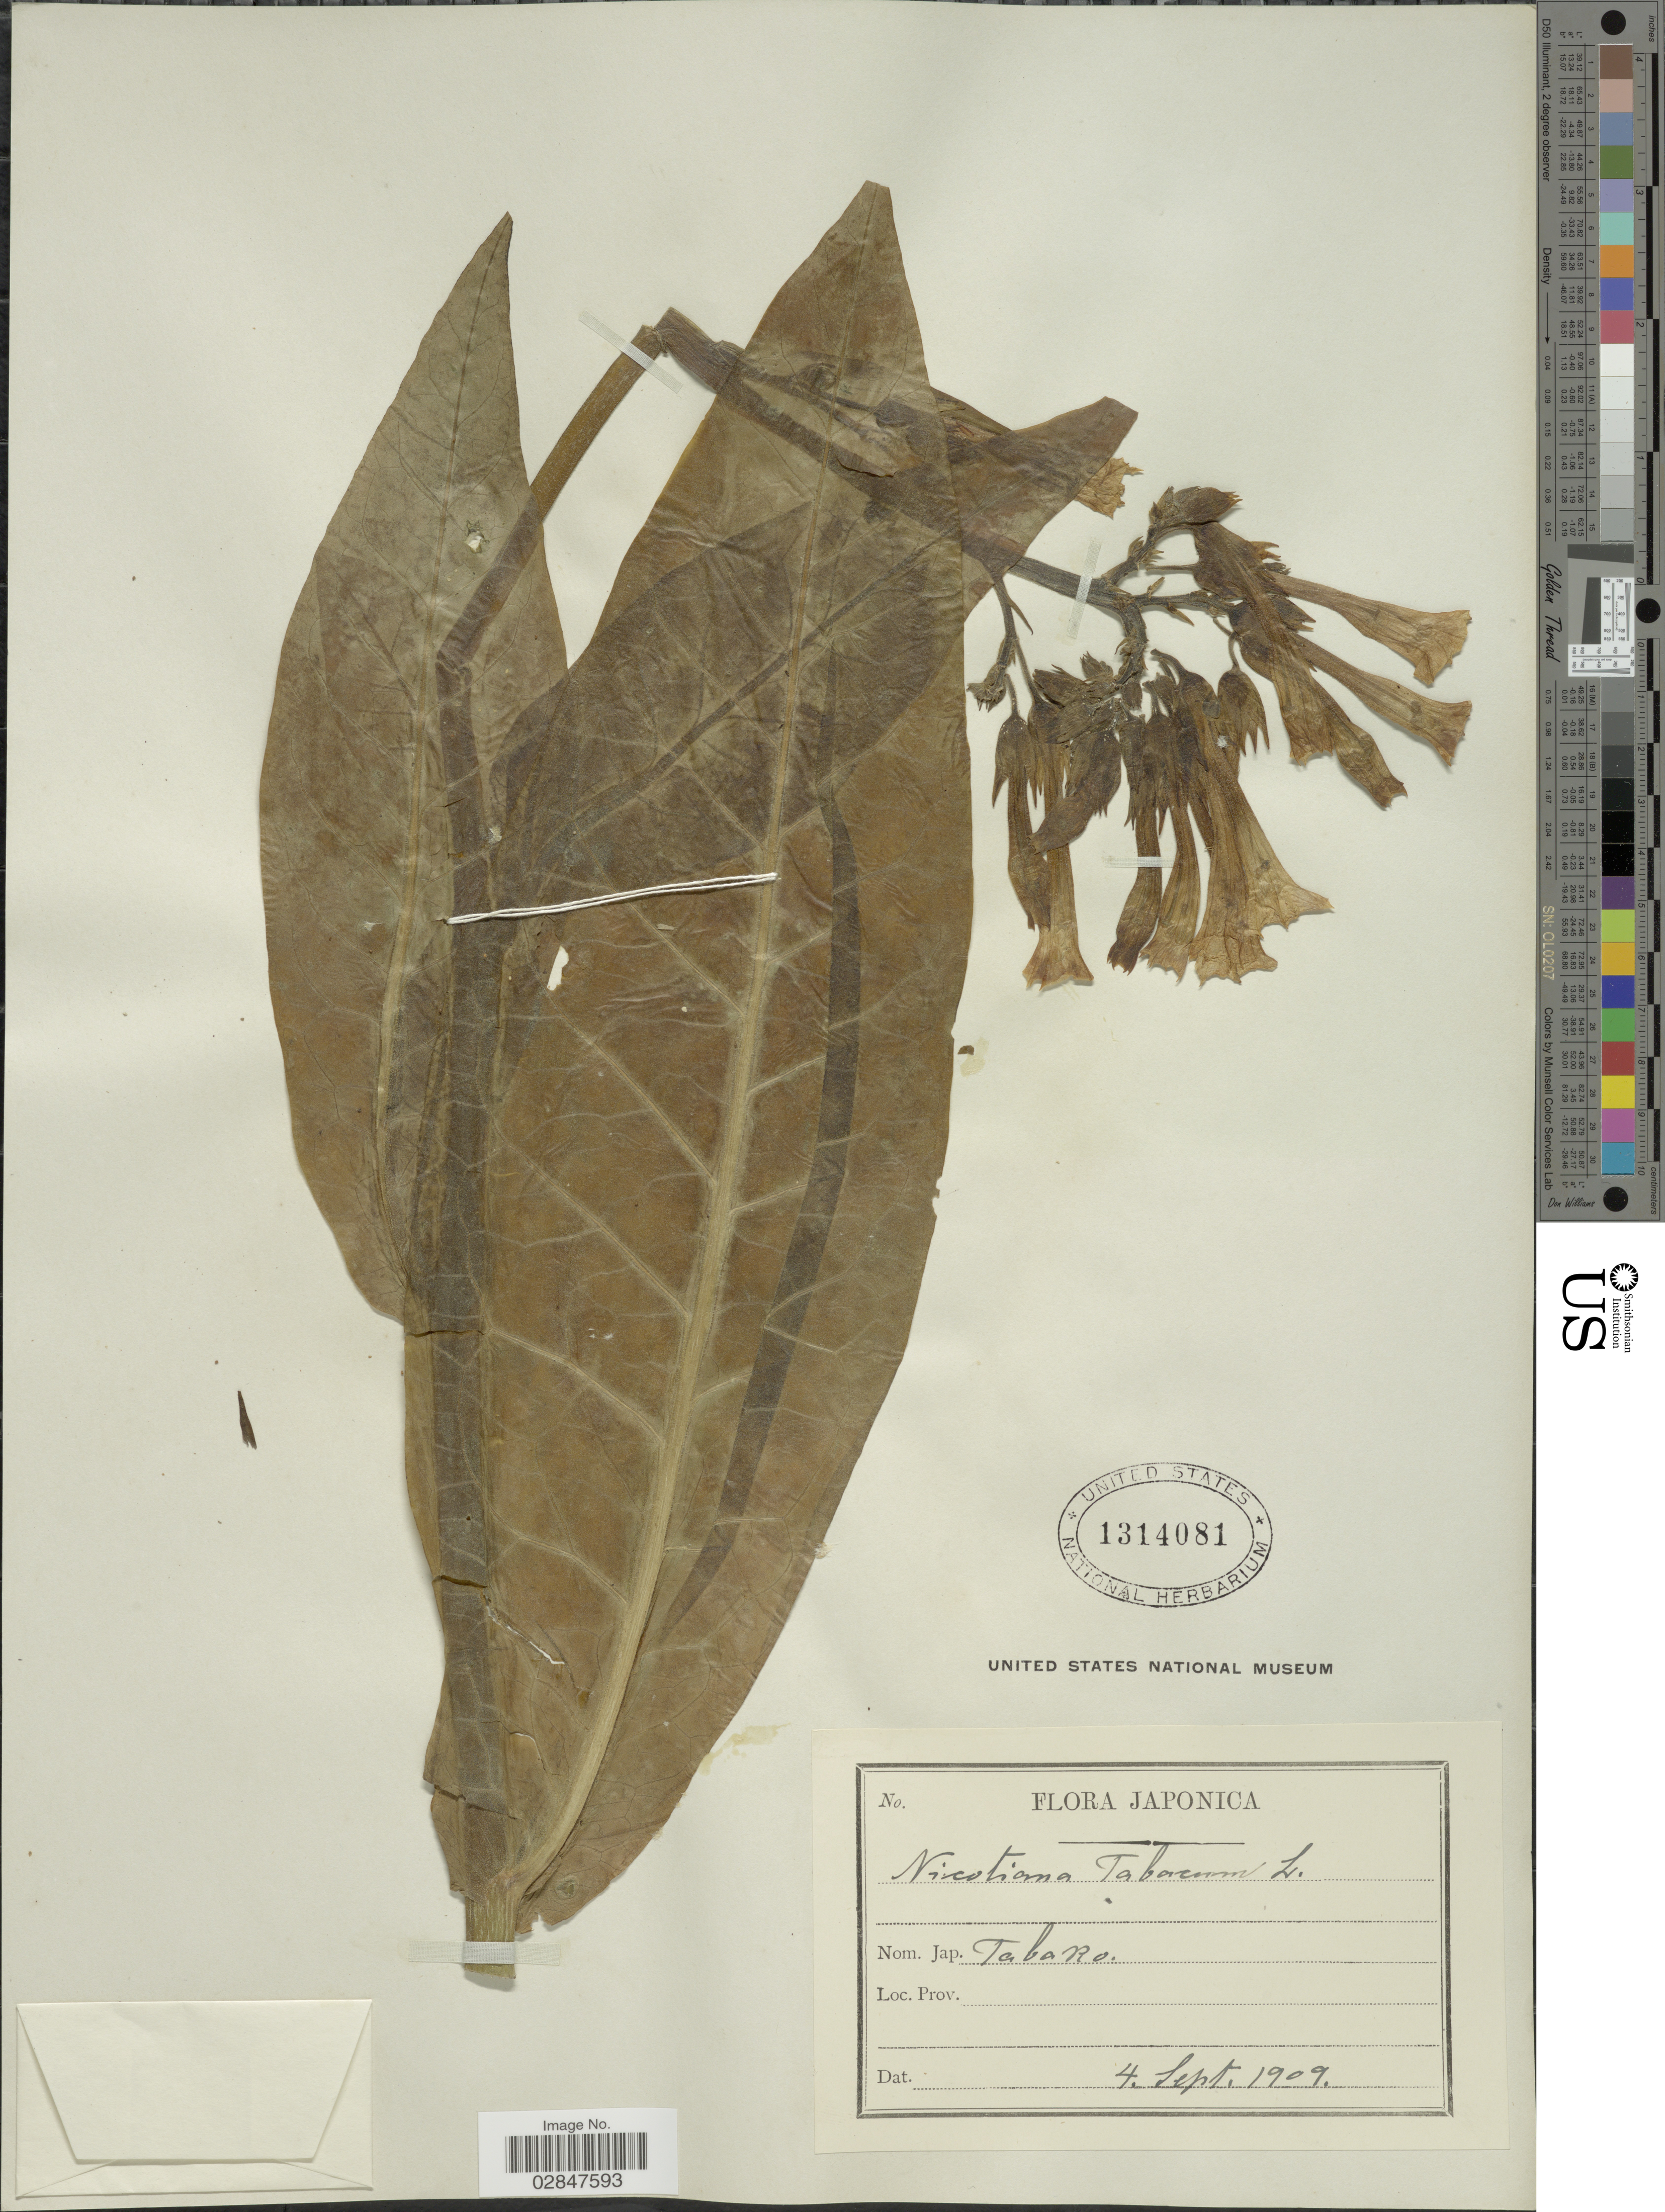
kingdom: Plantae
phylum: Tracheophyta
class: Magnoliopsida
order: Solanales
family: Solanaceae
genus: Nicotiana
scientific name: Nicotiana tabacum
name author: L.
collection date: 1909-09-04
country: Japan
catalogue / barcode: US 1314081